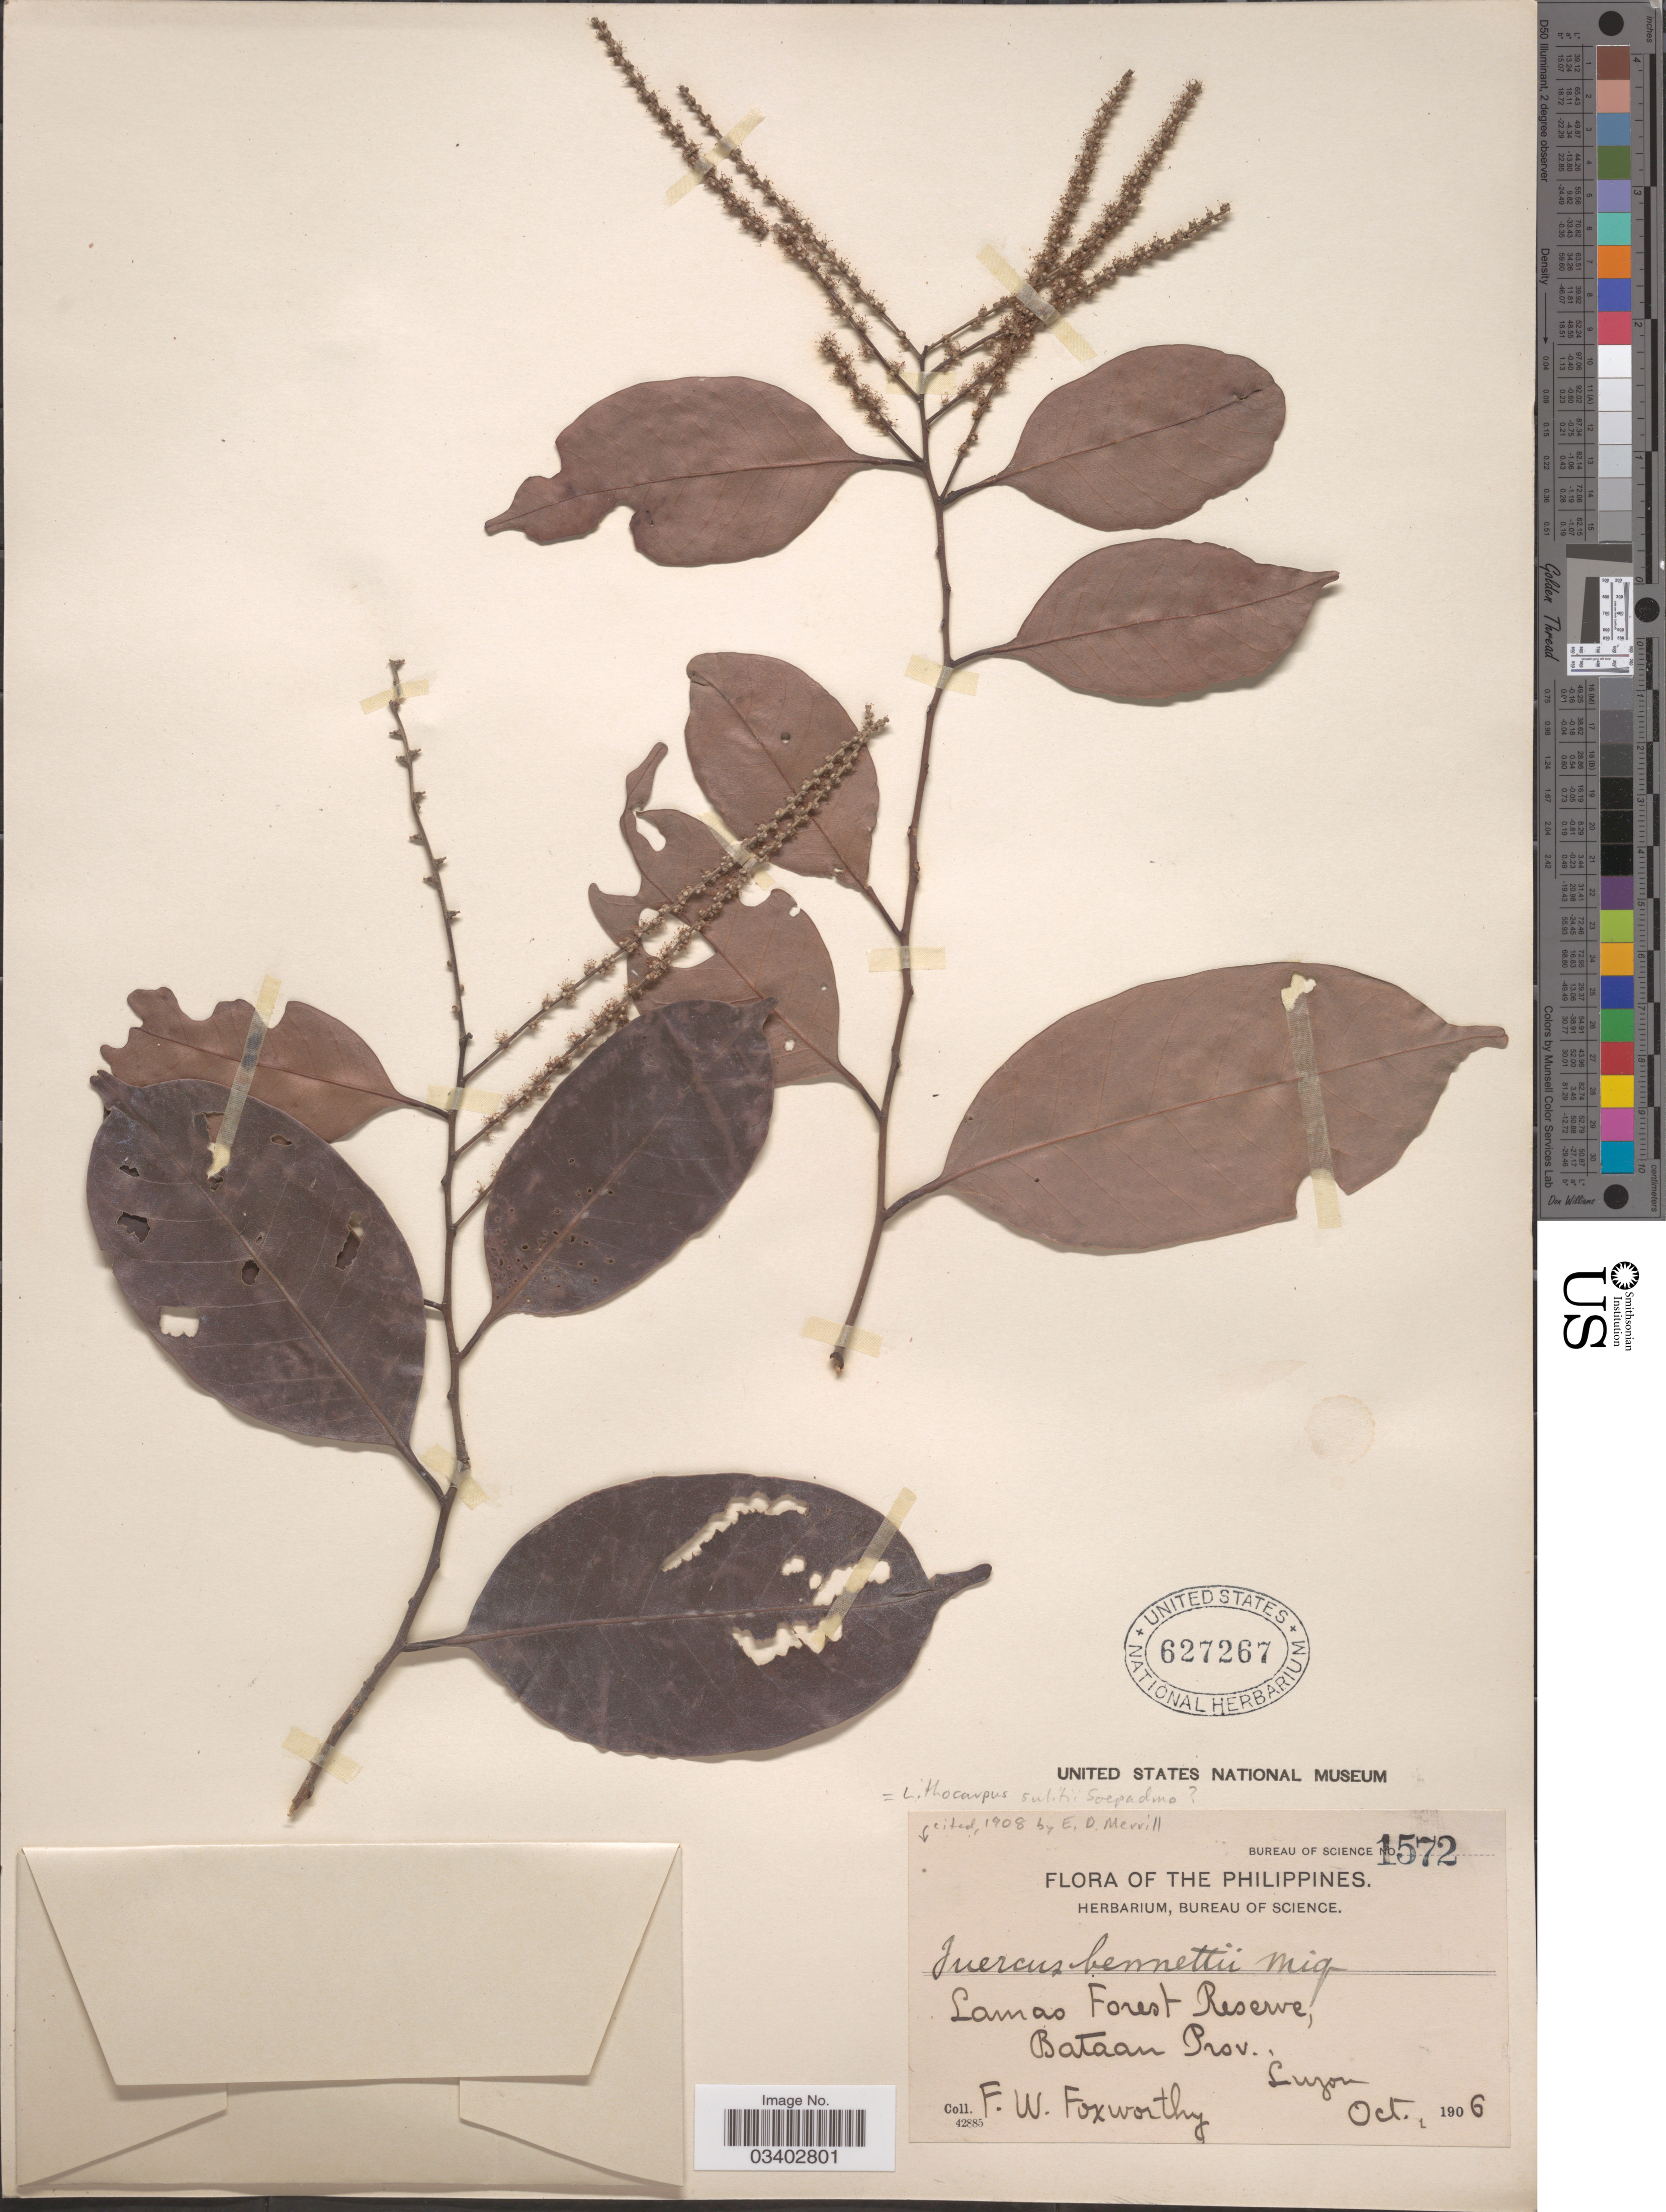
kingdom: Plantae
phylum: Tracheophyta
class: Magnoliopsida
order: Fagales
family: Fagaceae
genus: Lithocarpus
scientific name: Lithocarpus sulitii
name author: Soepadmo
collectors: F. W. Foxworthy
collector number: Bureau of Science 1572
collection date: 1906-10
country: Philippines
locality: Lamao Forest Reserve, Bataan Prov., Luzon.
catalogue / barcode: US 627267